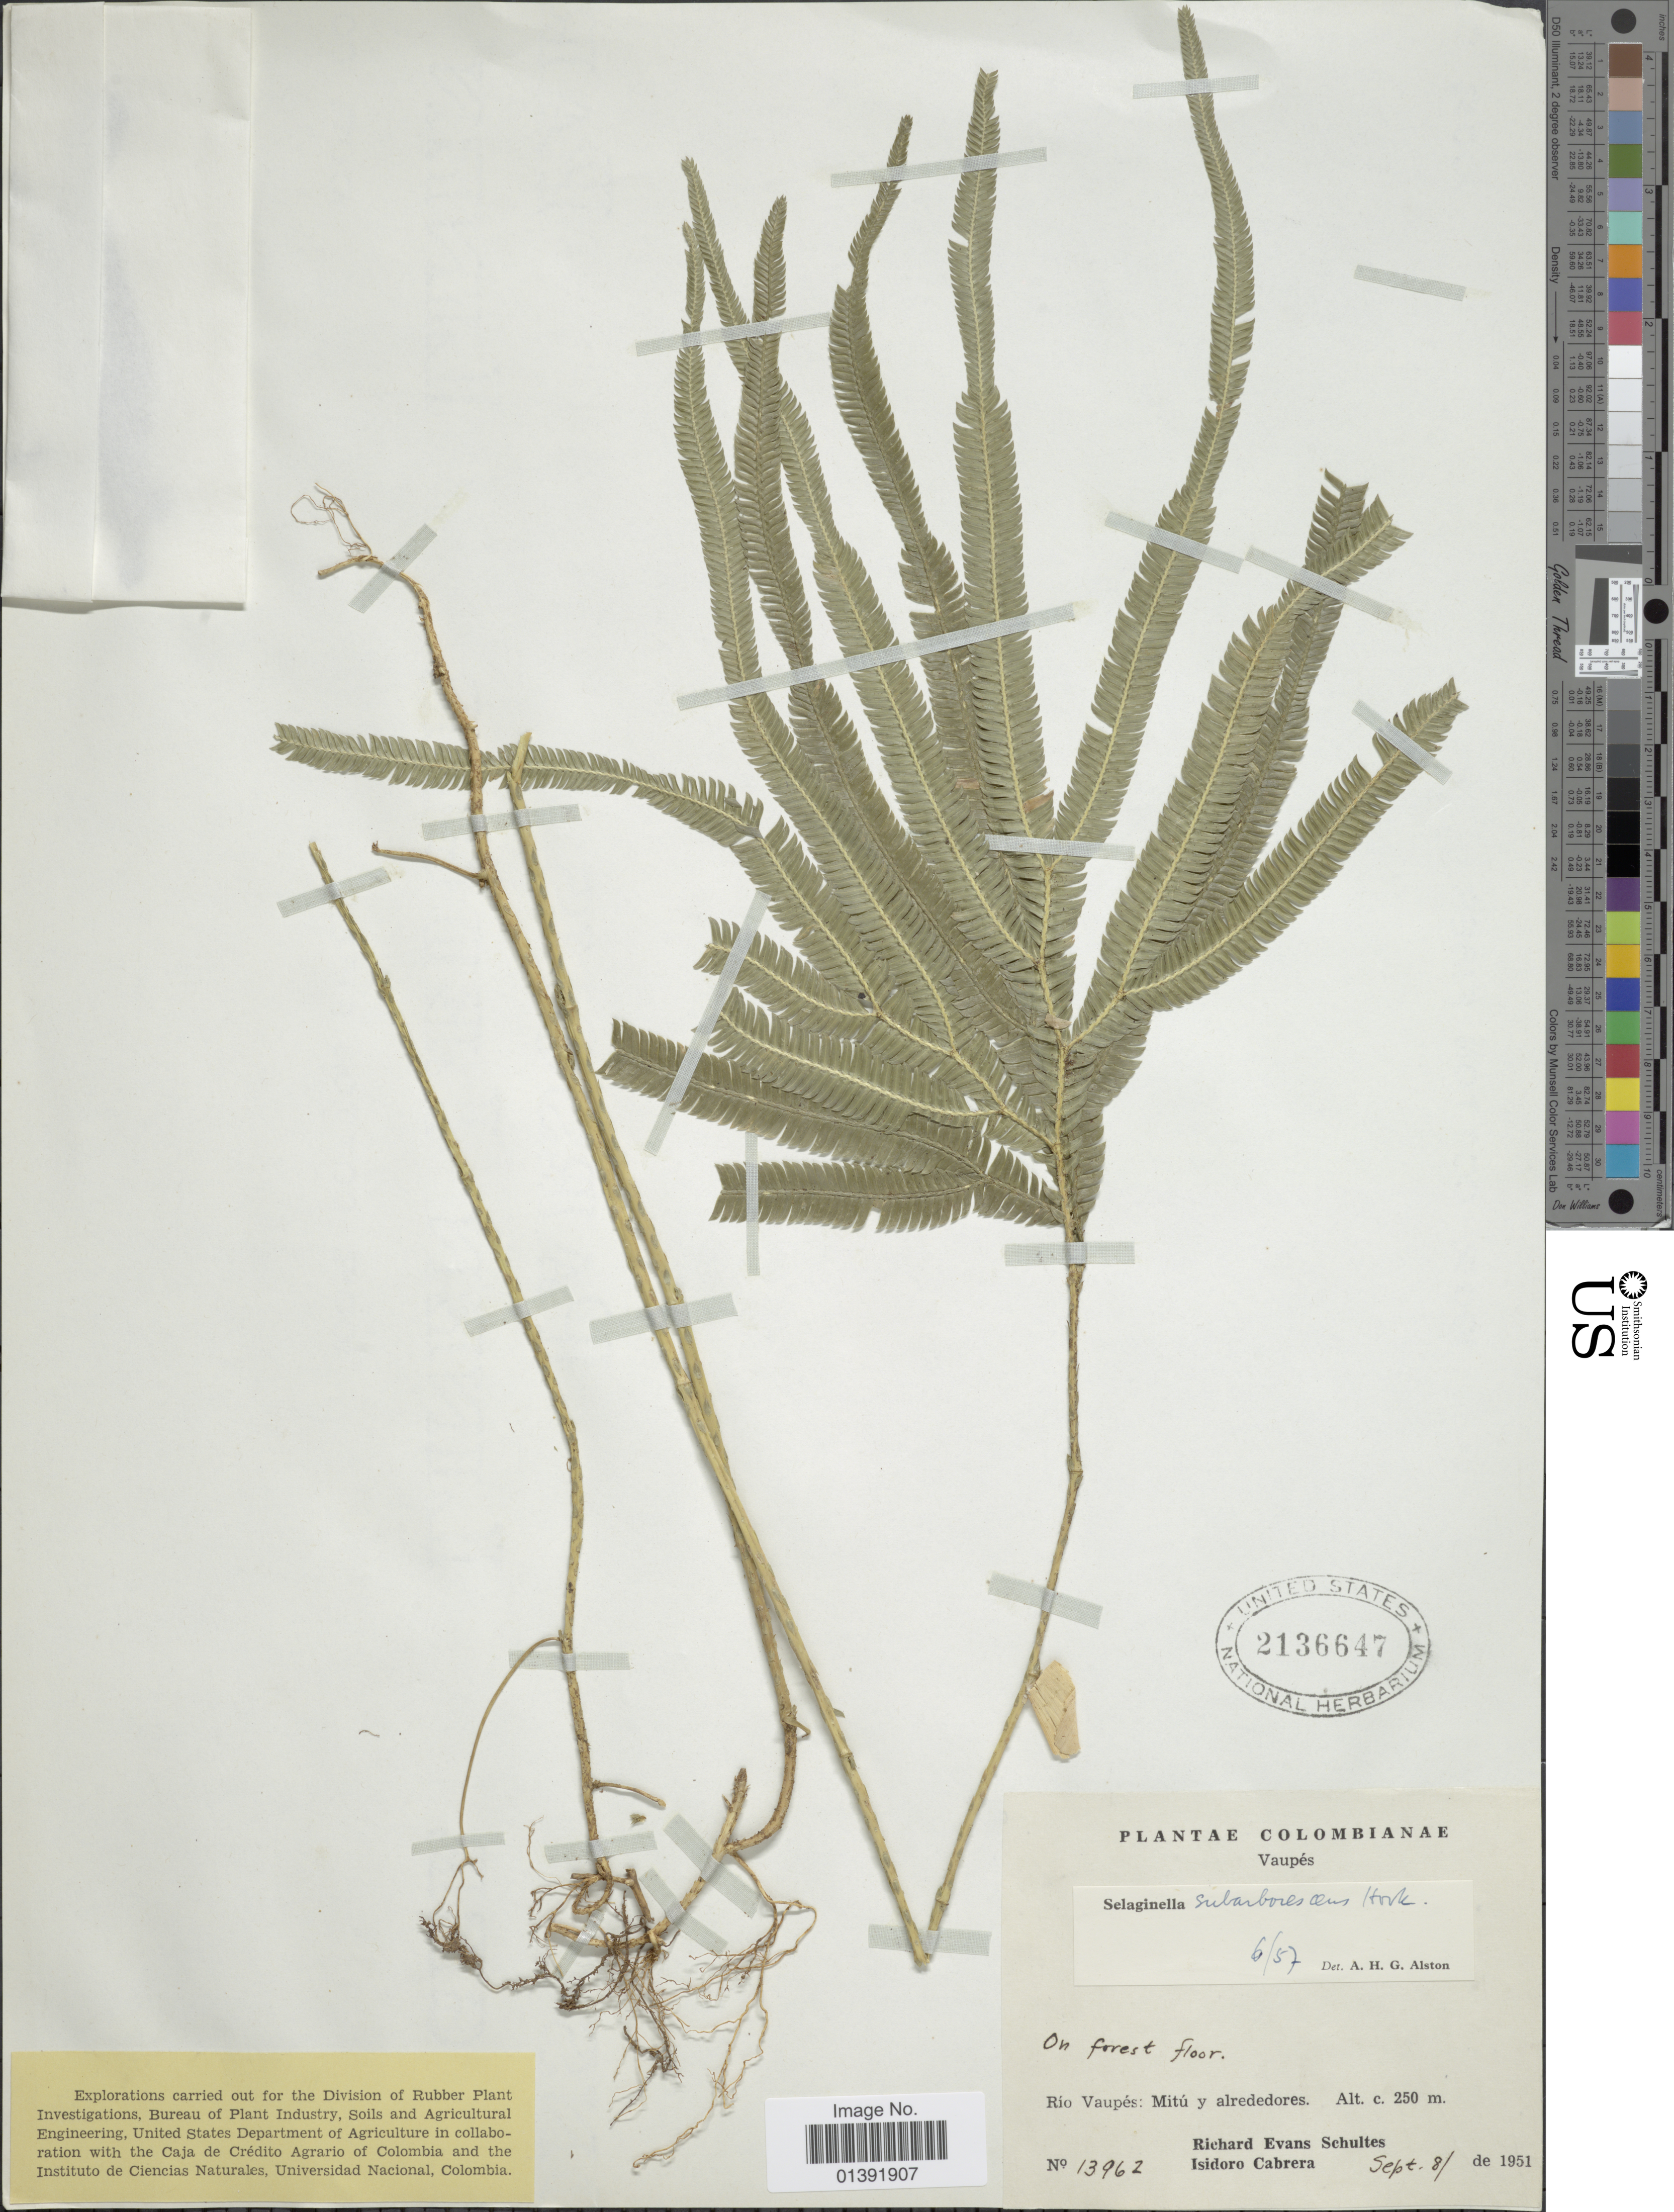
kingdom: Plantae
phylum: Tracheophyta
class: Lycopodiopsida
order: Selaginellales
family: Selaginellaceae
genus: Selaginella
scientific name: Selaginella subarborescens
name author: Hook.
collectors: R. E. Schultes & I. Cabrera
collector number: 13962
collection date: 1951-09-08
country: Colombia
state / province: Vaupés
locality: Rio Vaupes: Mitu y alrededores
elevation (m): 250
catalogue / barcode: US 2136647